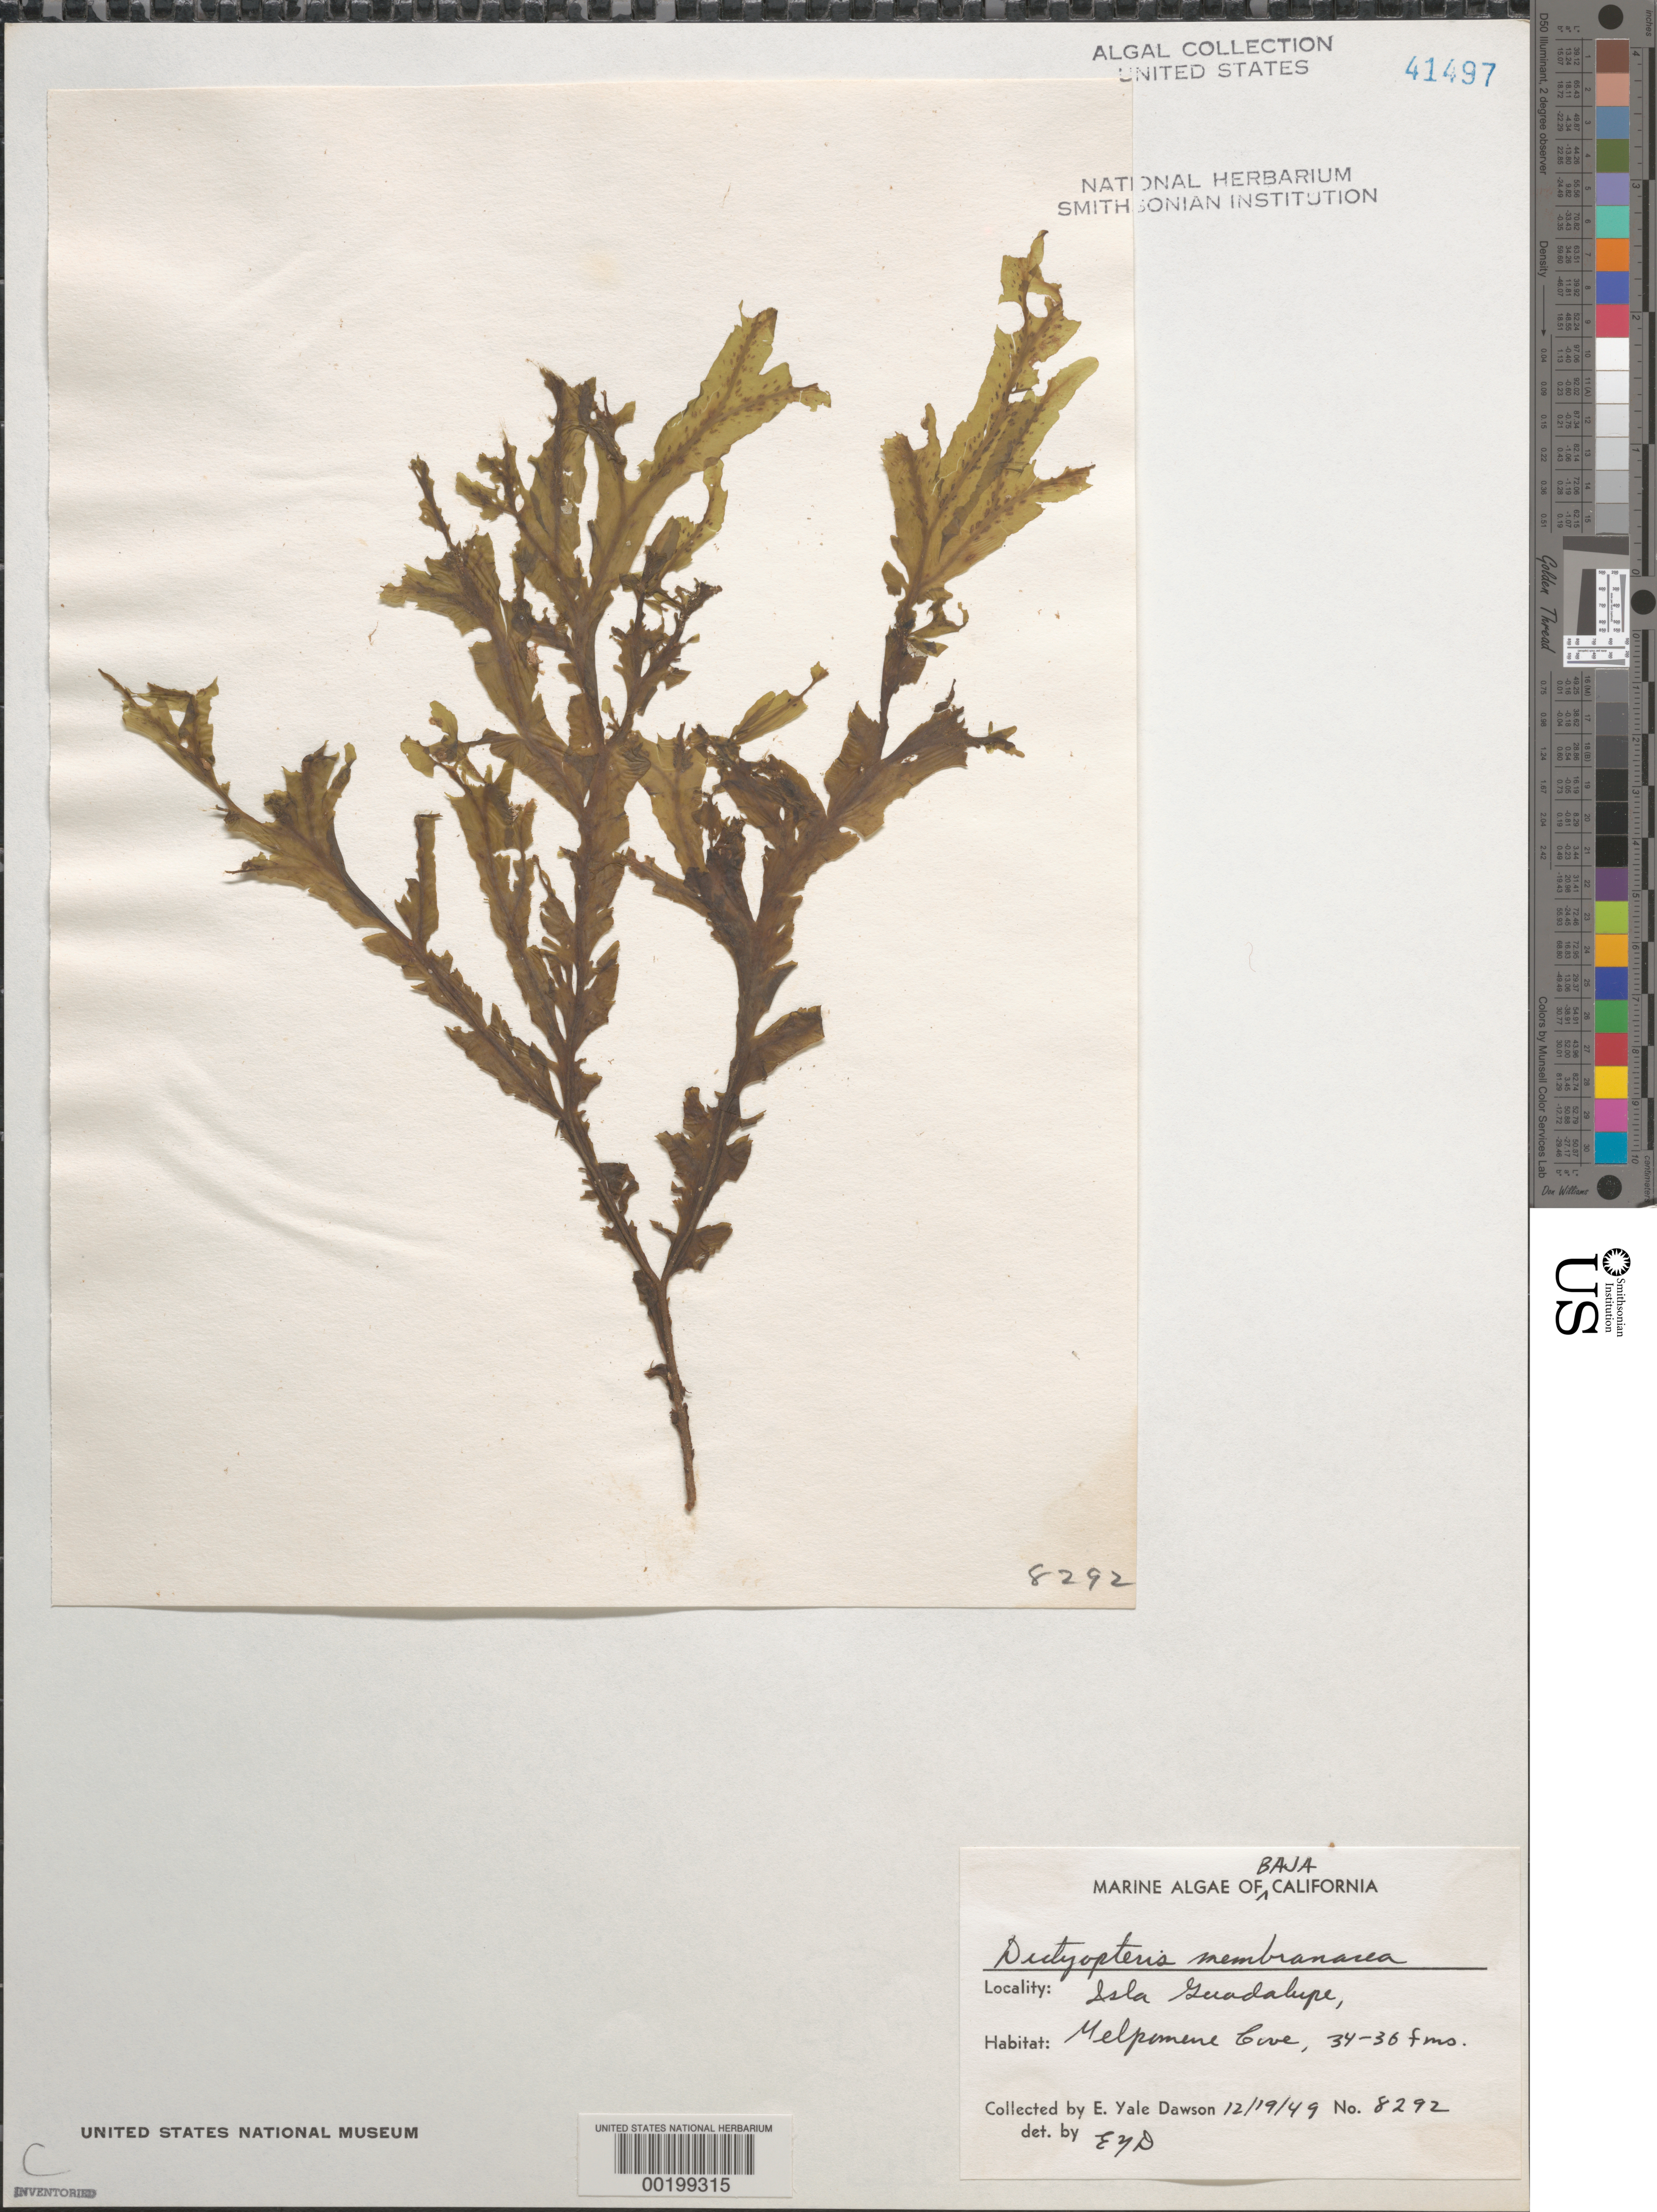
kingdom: Chromista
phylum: Ochrophyta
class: Phaeophyceae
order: Dictyotales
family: Dictyotaceae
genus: Dictyopteris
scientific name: Dictyopteris polypodioides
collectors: E. Y. Dawson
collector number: EYD 8292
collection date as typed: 19 Dec 1949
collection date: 1949-12-19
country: Mexico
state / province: Baja California Norte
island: Isla Guadalupe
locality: Melpomene Cove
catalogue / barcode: US 41497